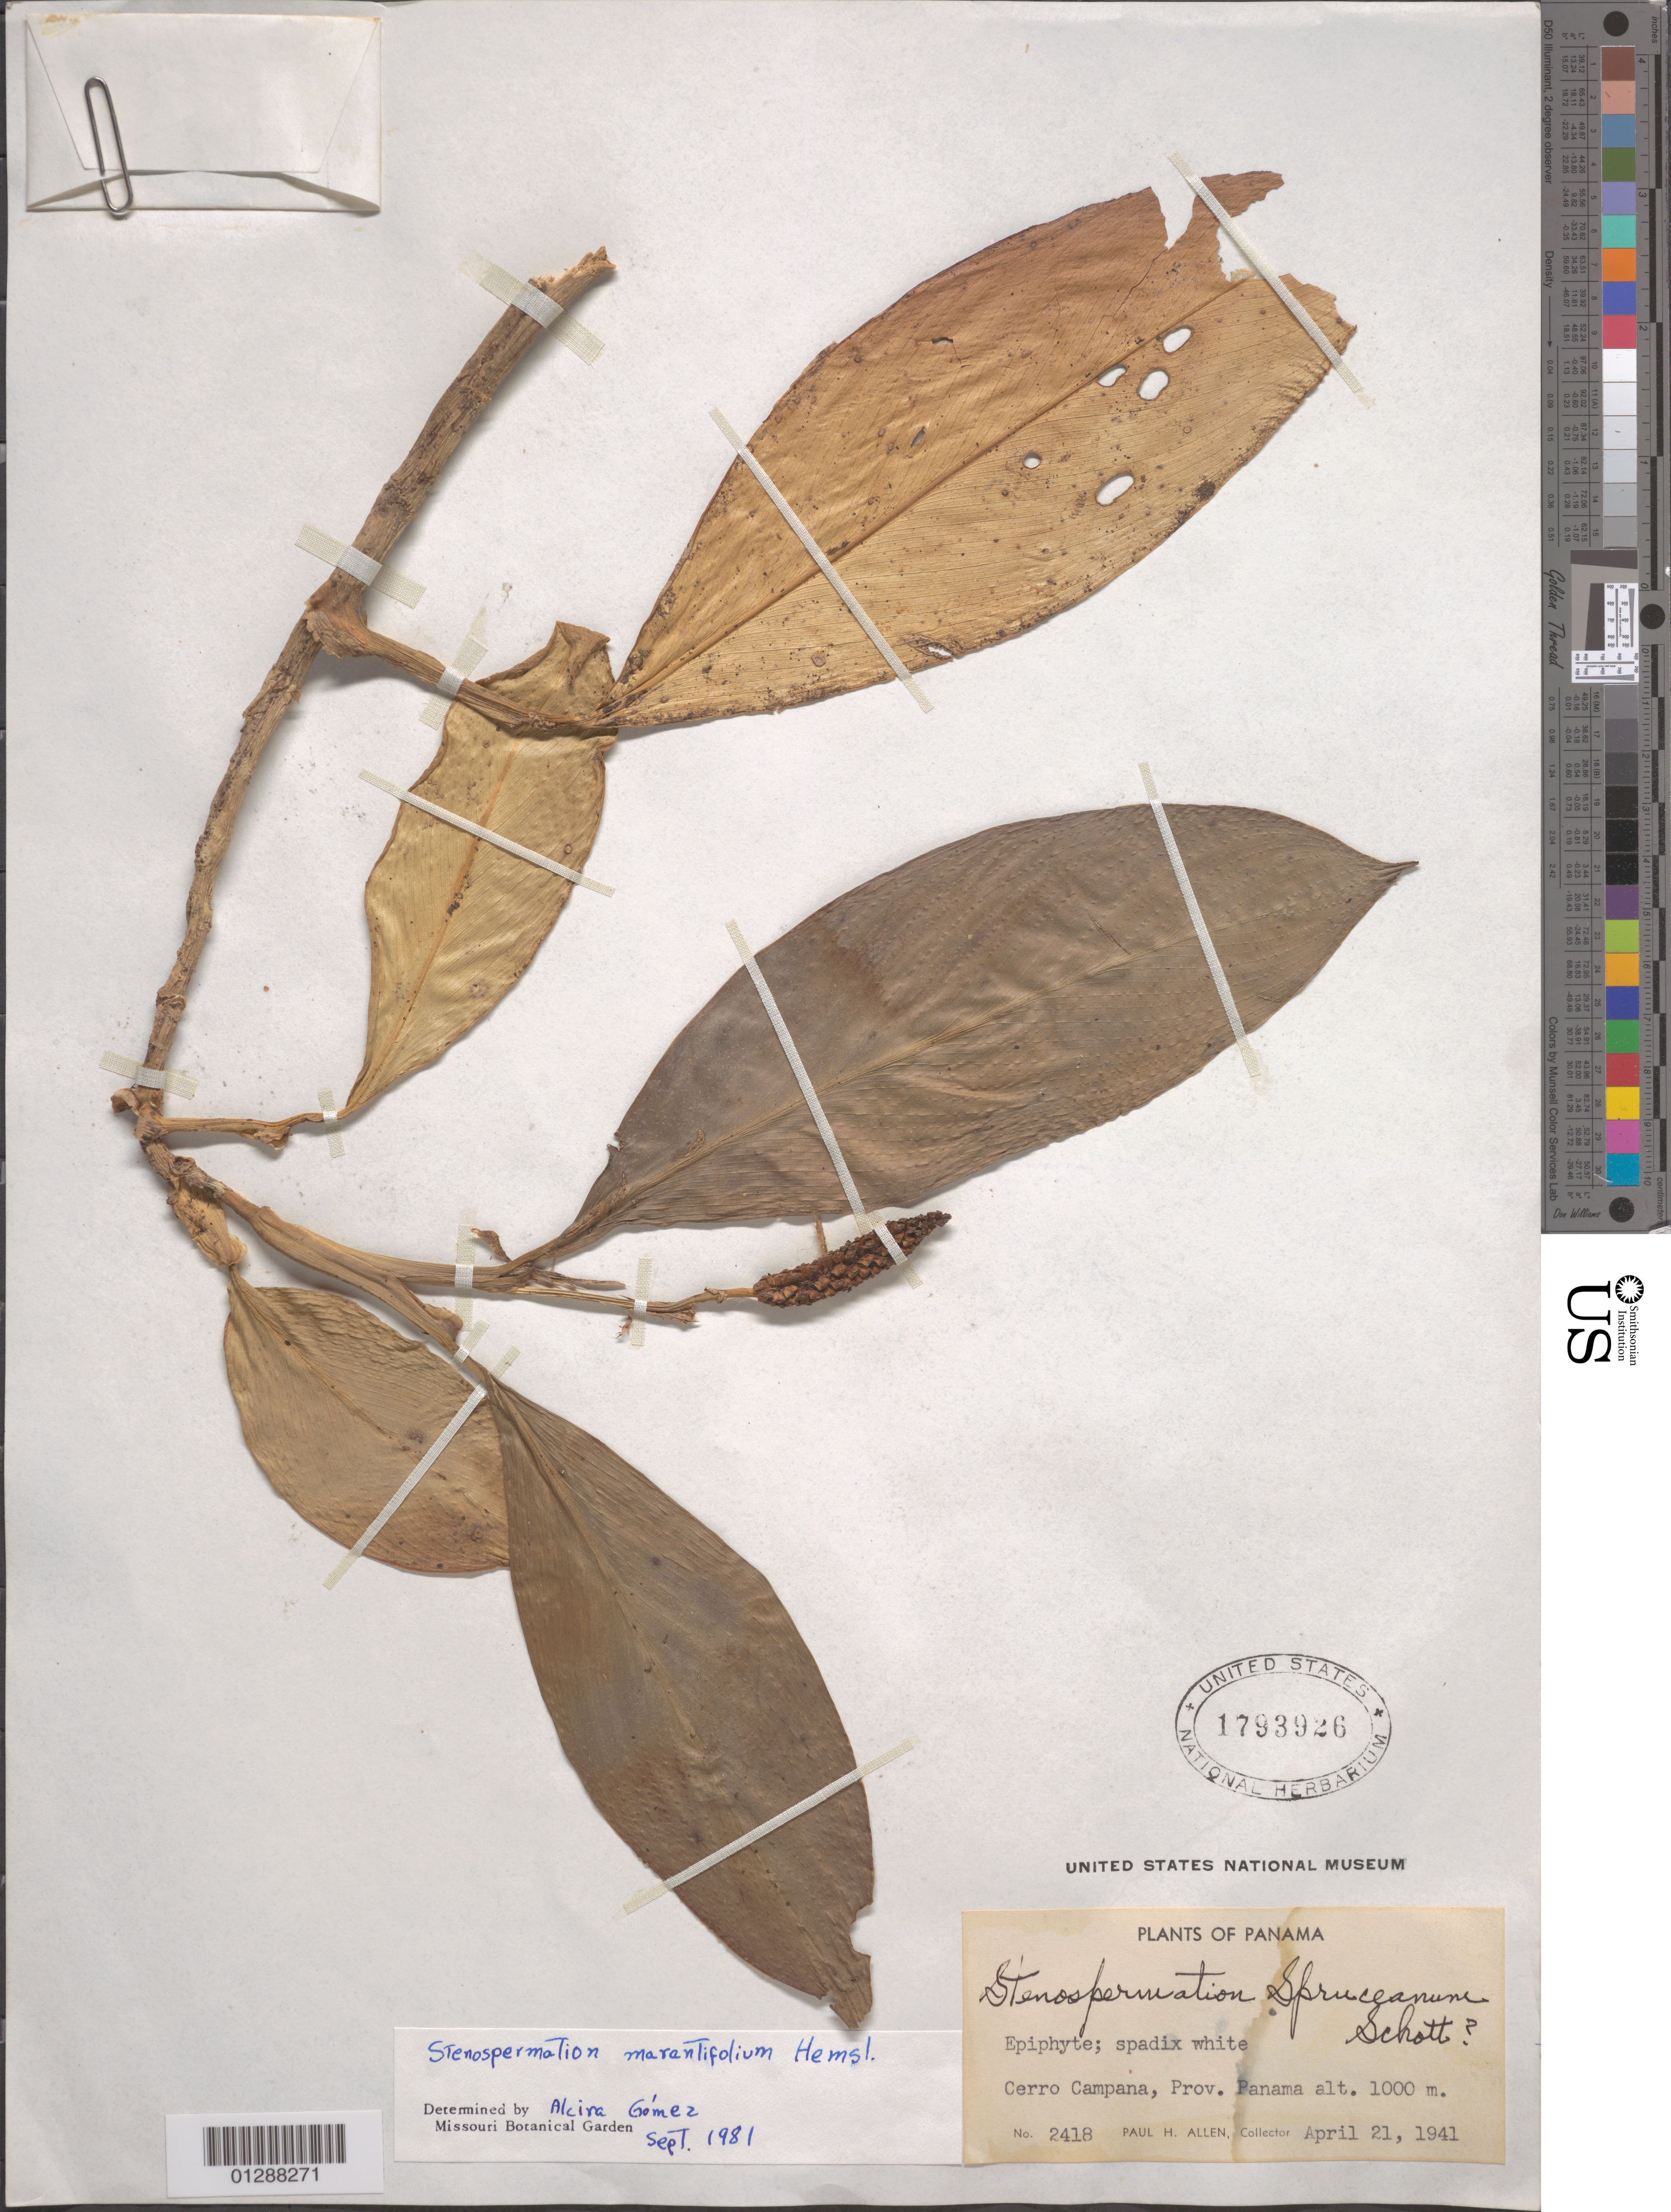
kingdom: Plantae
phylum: Tracheophyta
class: Liliopsida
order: Alismatales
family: Araceae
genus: Stenospermation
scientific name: Stenospermation marantifolium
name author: Hemsl.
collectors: P. H. Allen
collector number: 2418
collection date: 1941-04-21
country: Panama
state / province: Panamá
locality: Cerro Campana.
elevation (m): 1000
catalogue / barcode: US 1793926